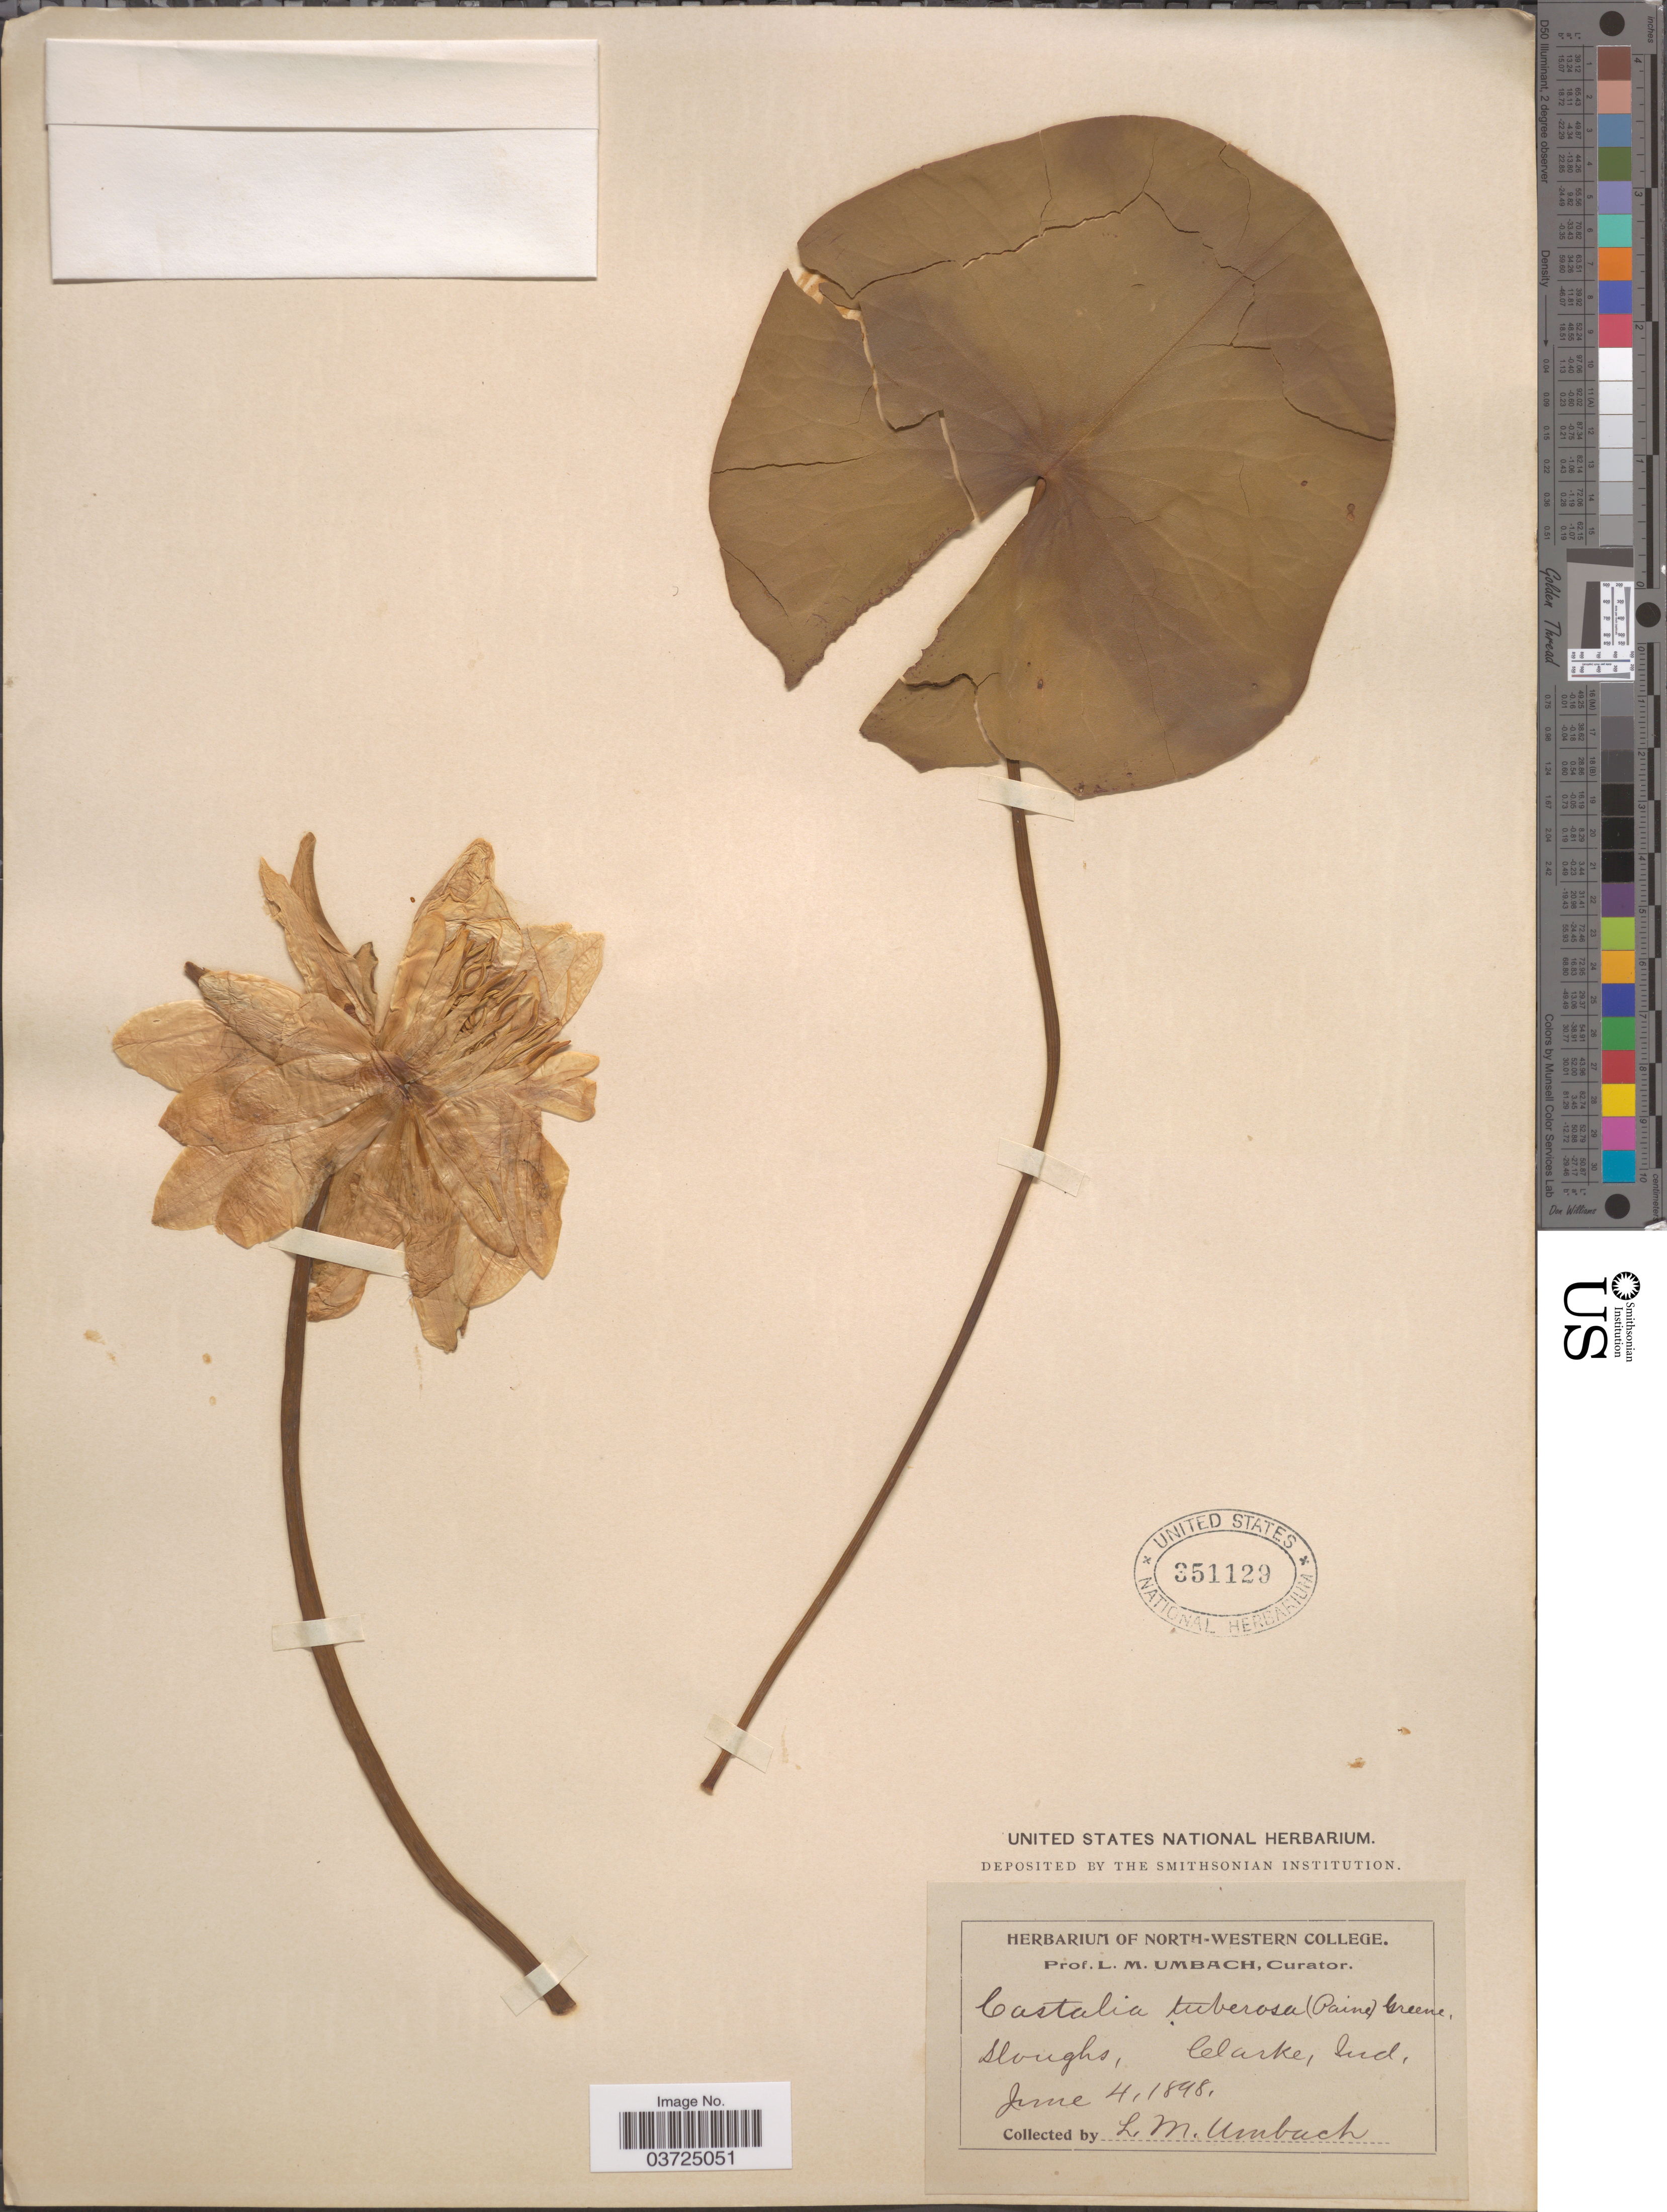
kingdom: Plantae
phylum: Tracheophyta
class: Magnoliopsida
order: Nymphaeales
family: Nymphaeaceae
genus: Nymphaea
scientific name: Nymphaea tuberosa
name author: Paine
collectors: L. M. Umbach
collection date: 1898-06-04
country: United States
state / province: Indiana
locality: Clarke.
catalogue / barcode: US 351129